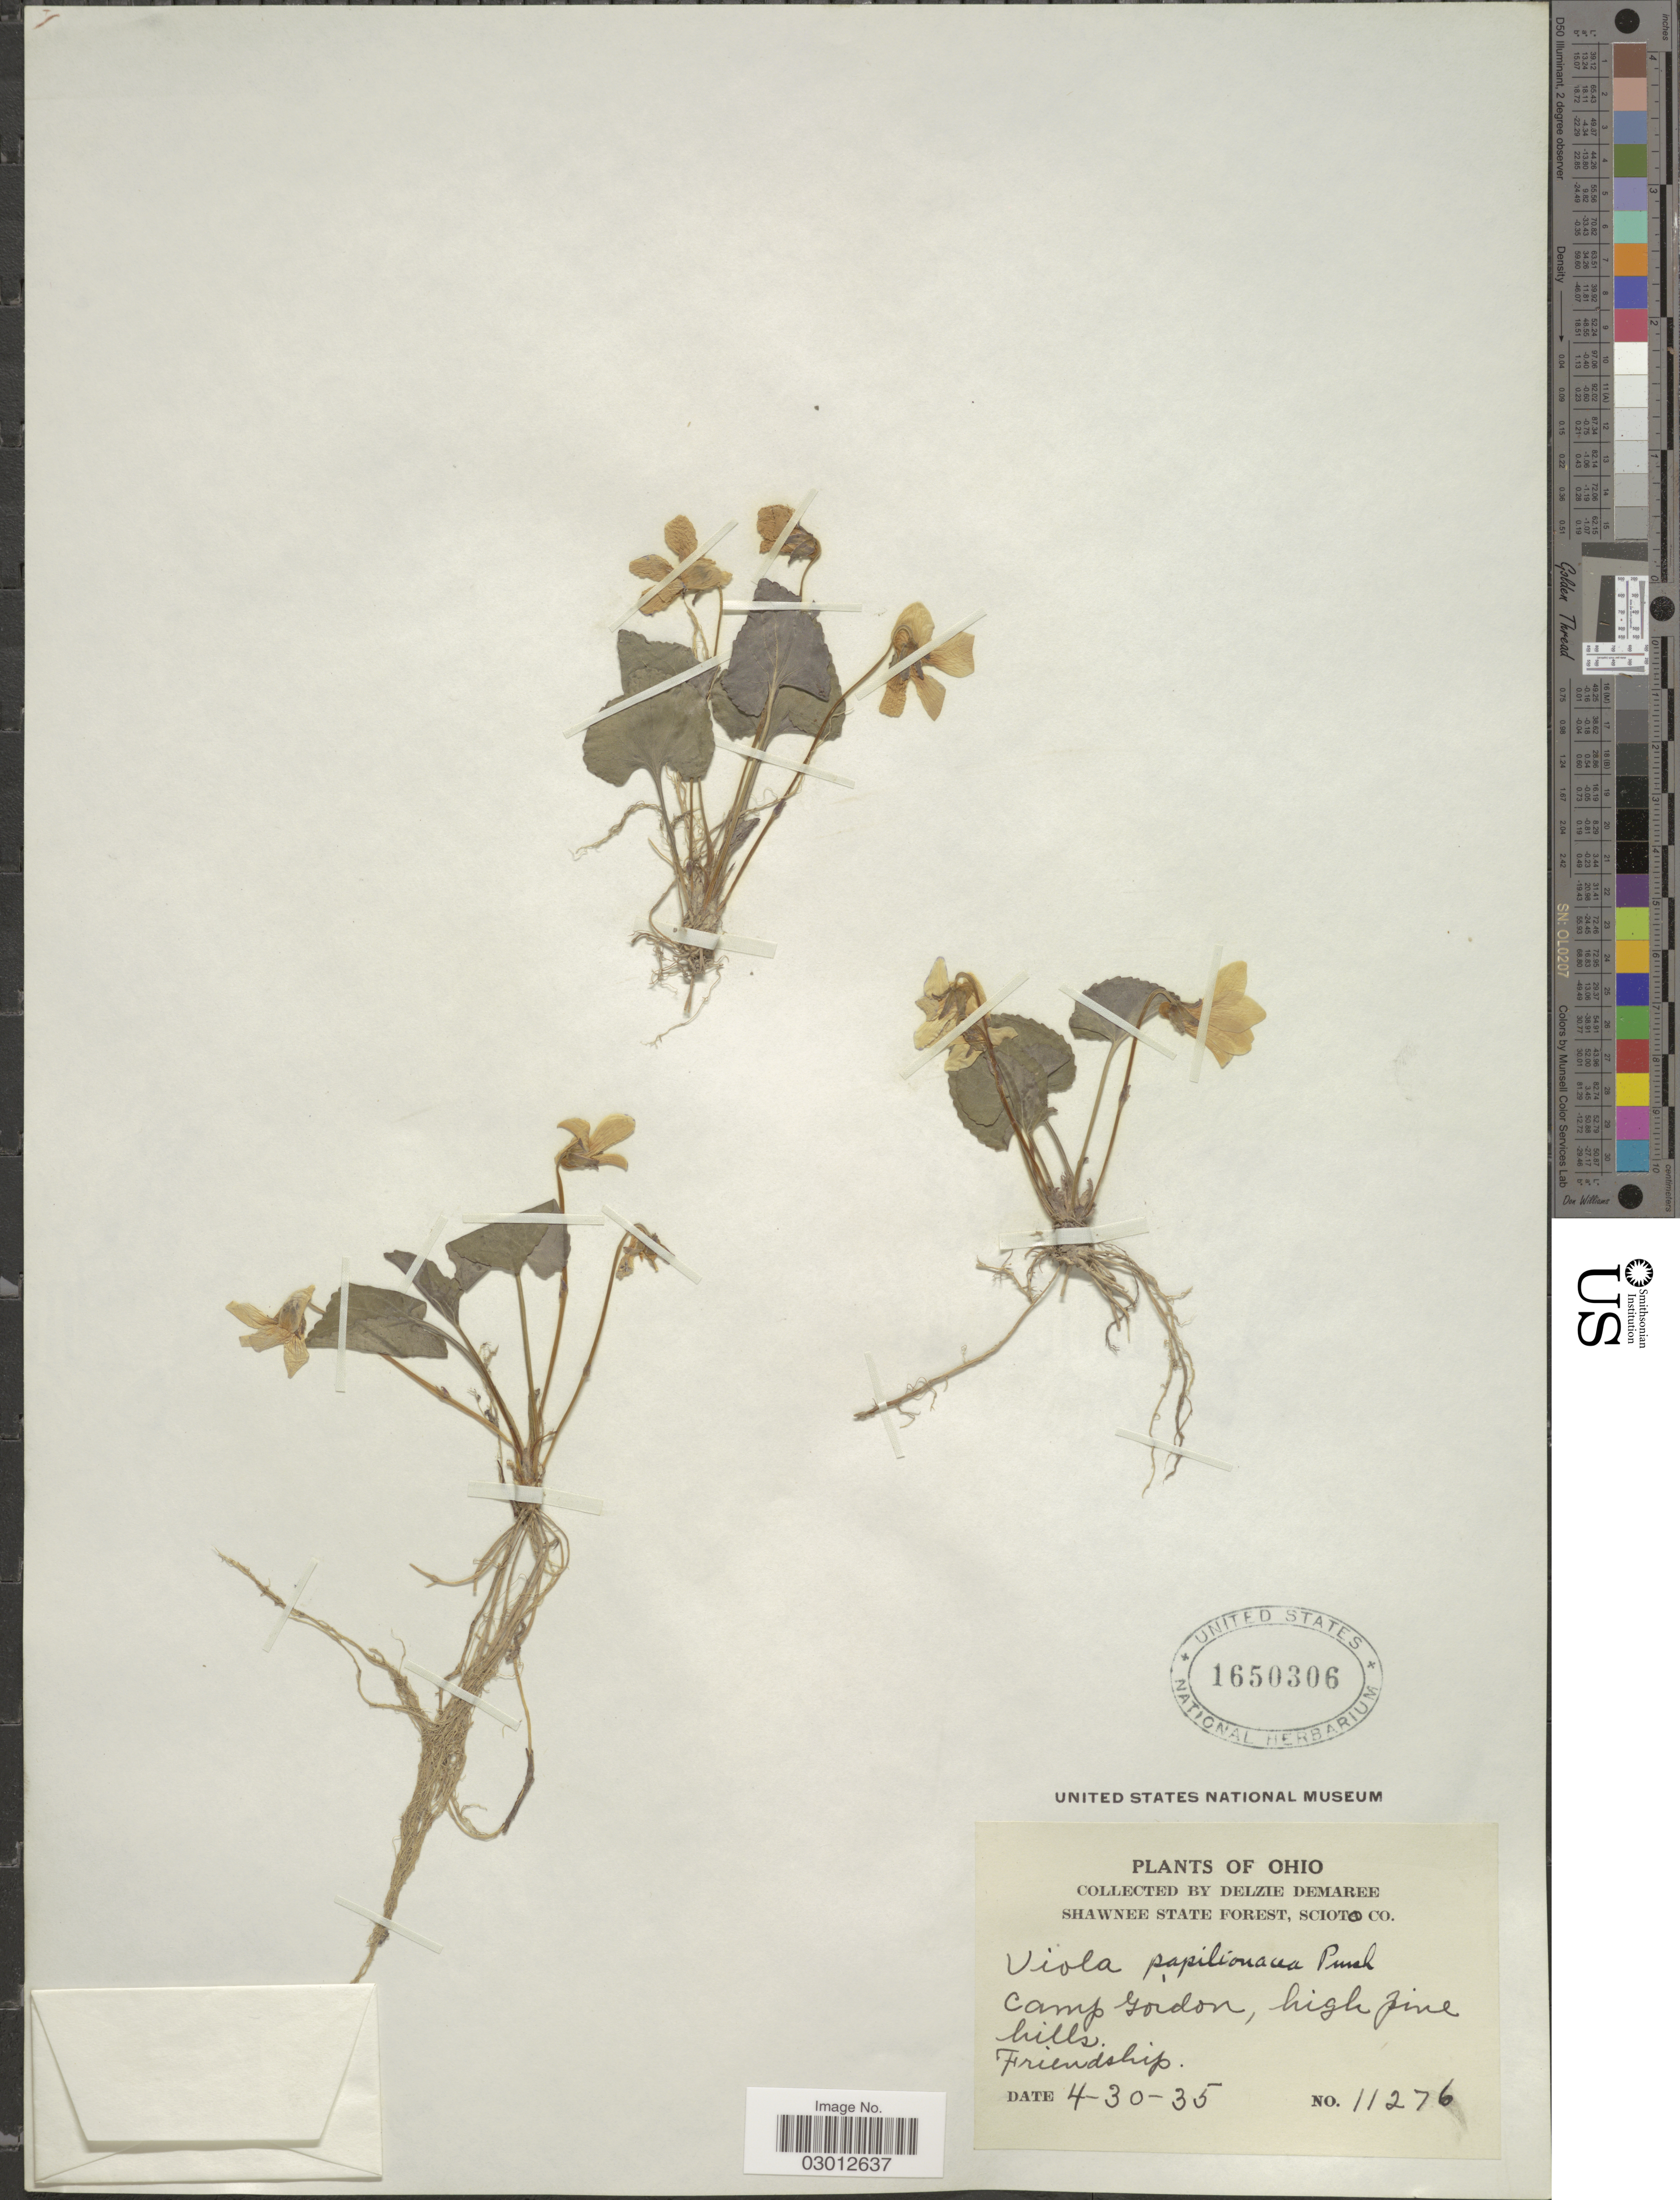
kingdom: Plantae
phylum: Tracheophyta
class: Magnoliopsida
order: Malpighiales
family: Violaceae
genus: Viola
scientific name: Viola papilionacea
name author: Pursh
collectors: D. Demaree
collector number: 11276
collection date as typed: Transcribed d/m/y: 30/4/35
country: United States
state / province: Ohio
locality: Shawnee State Forest, Scioto Co., Camp Gordon, high pine hills, Friendship.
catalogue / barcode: US 1650306